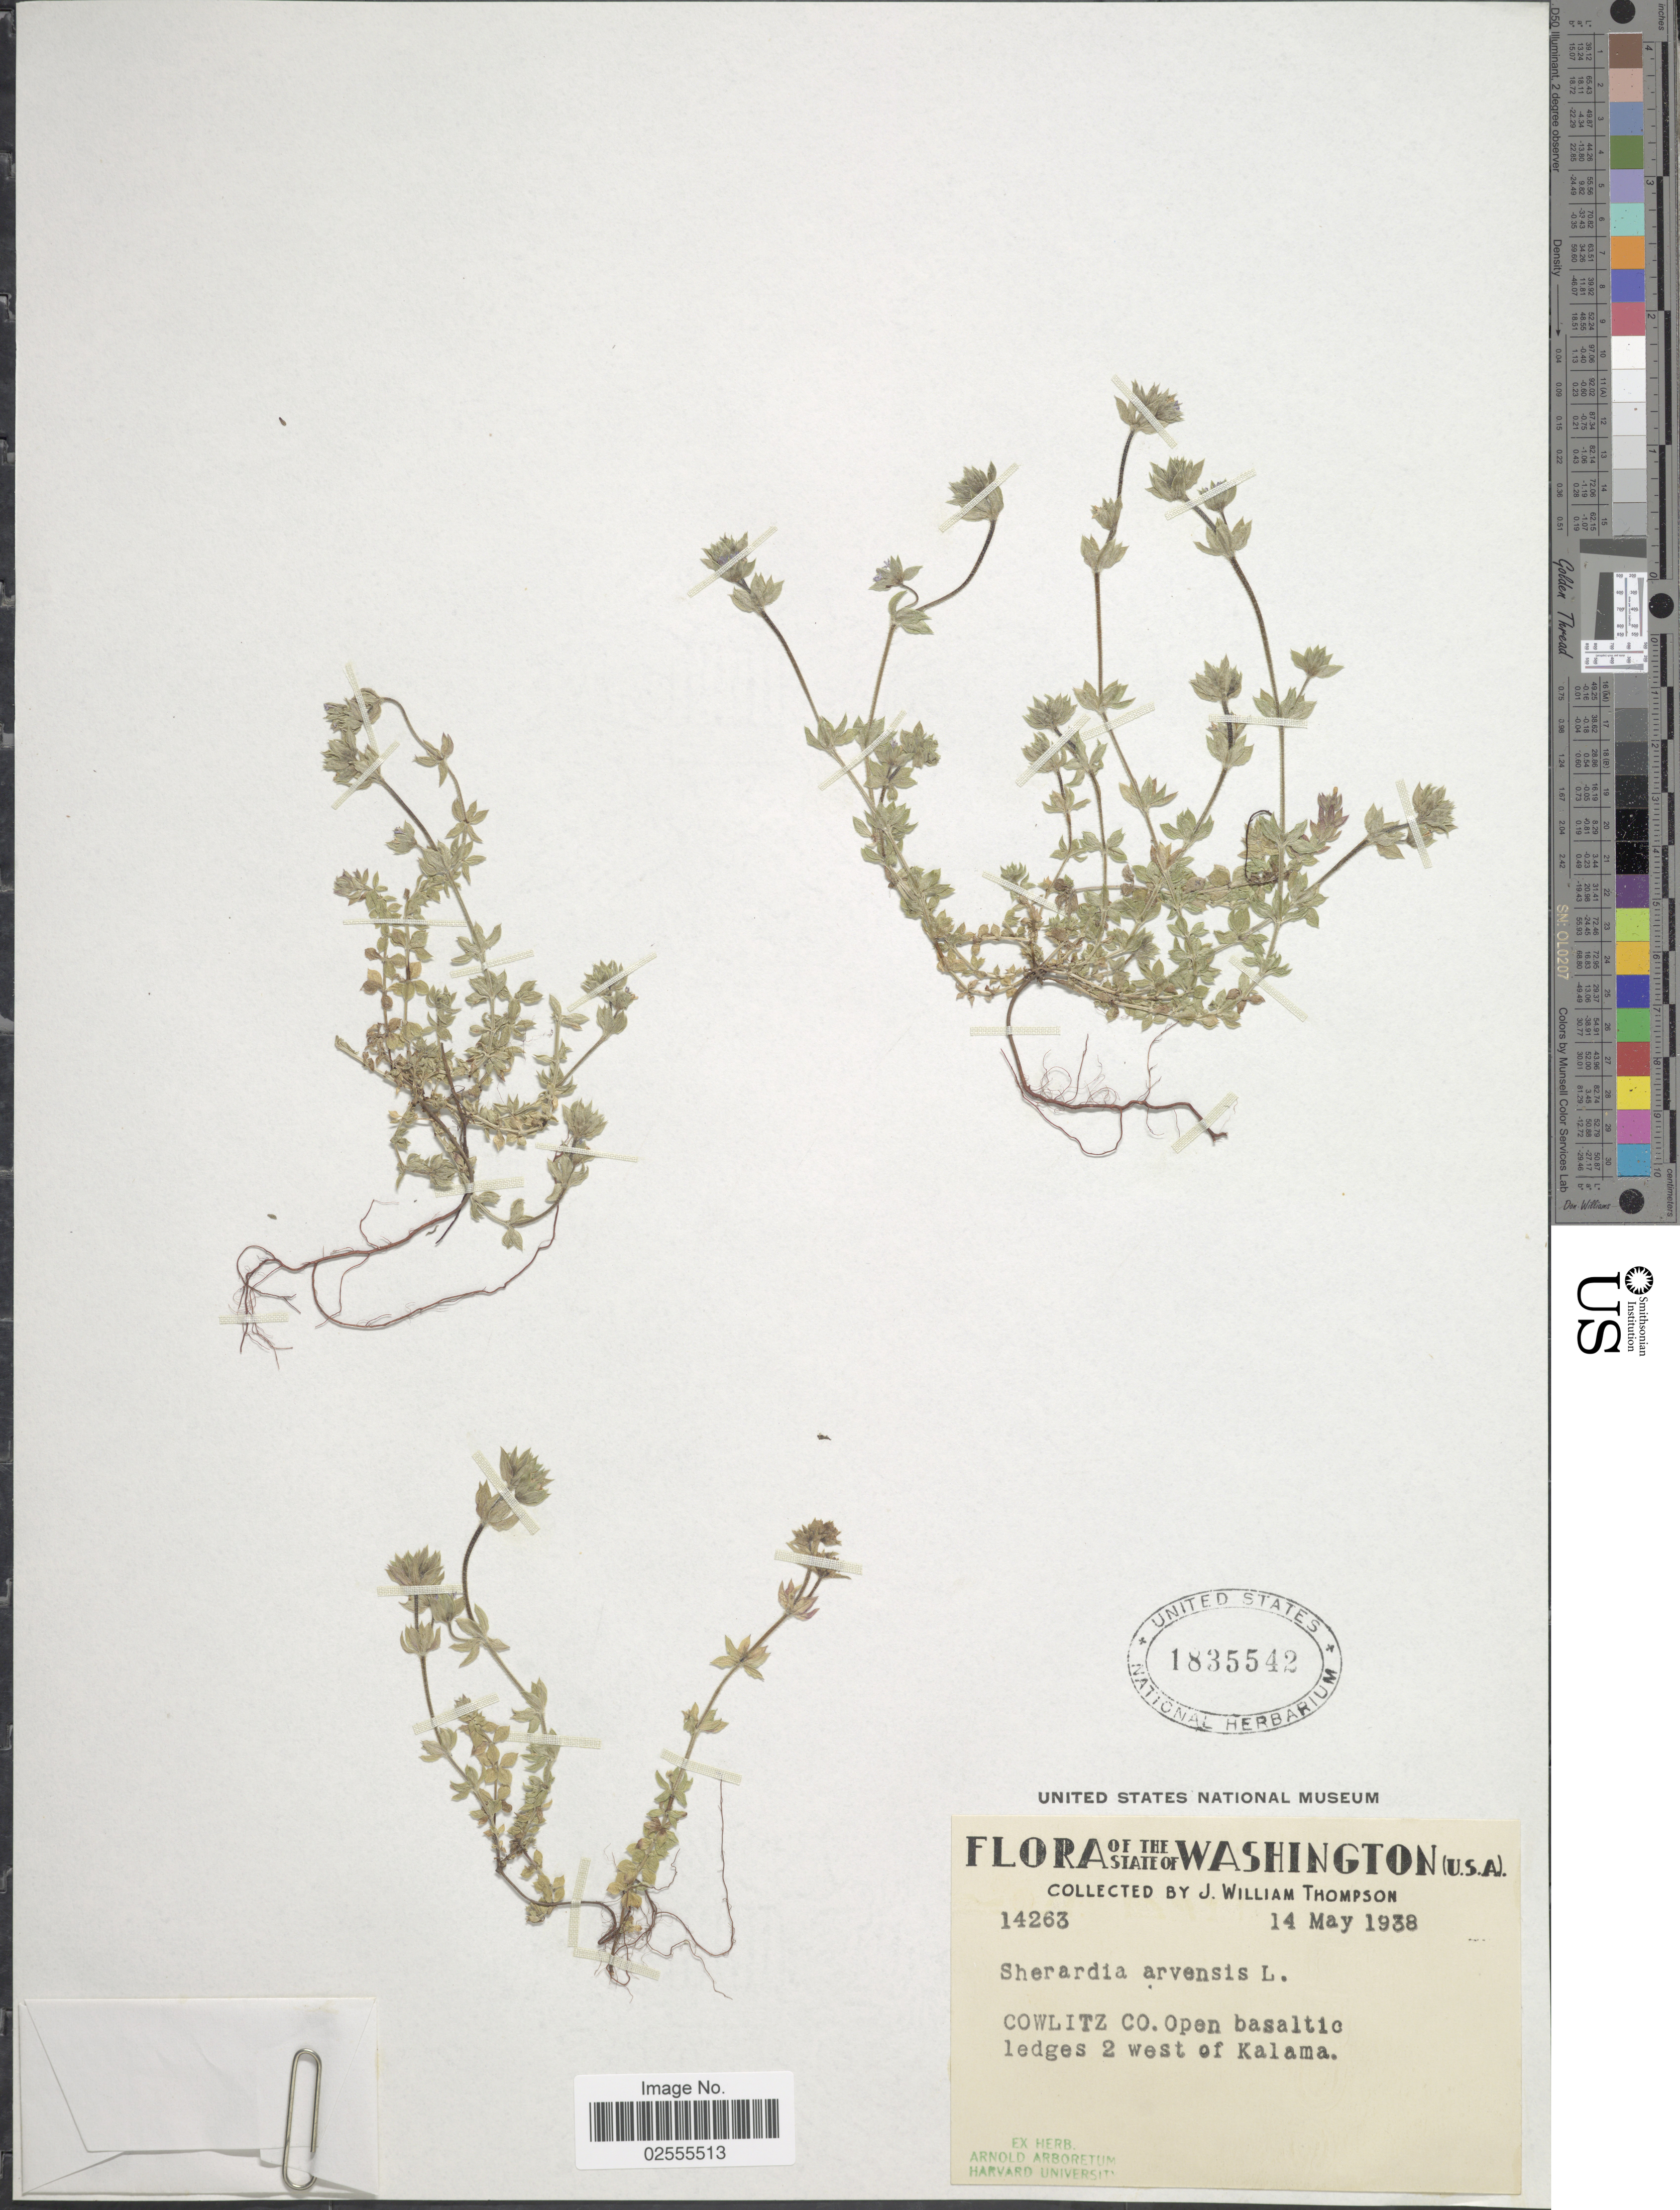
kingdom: Plantae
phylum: Tracheophyta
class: Magnoliopsida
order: Gentianales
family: Rubiaceae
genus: Sherardia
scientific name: Sherardia arvensis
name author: L.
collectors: J. W. Thompson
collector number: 14263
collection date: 1938-05-14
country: United States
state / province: Washington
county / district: Cowlitz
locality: Cowlitz Co., Open basaltic ledges 2 west of Kalama.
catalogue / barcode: US 1835542